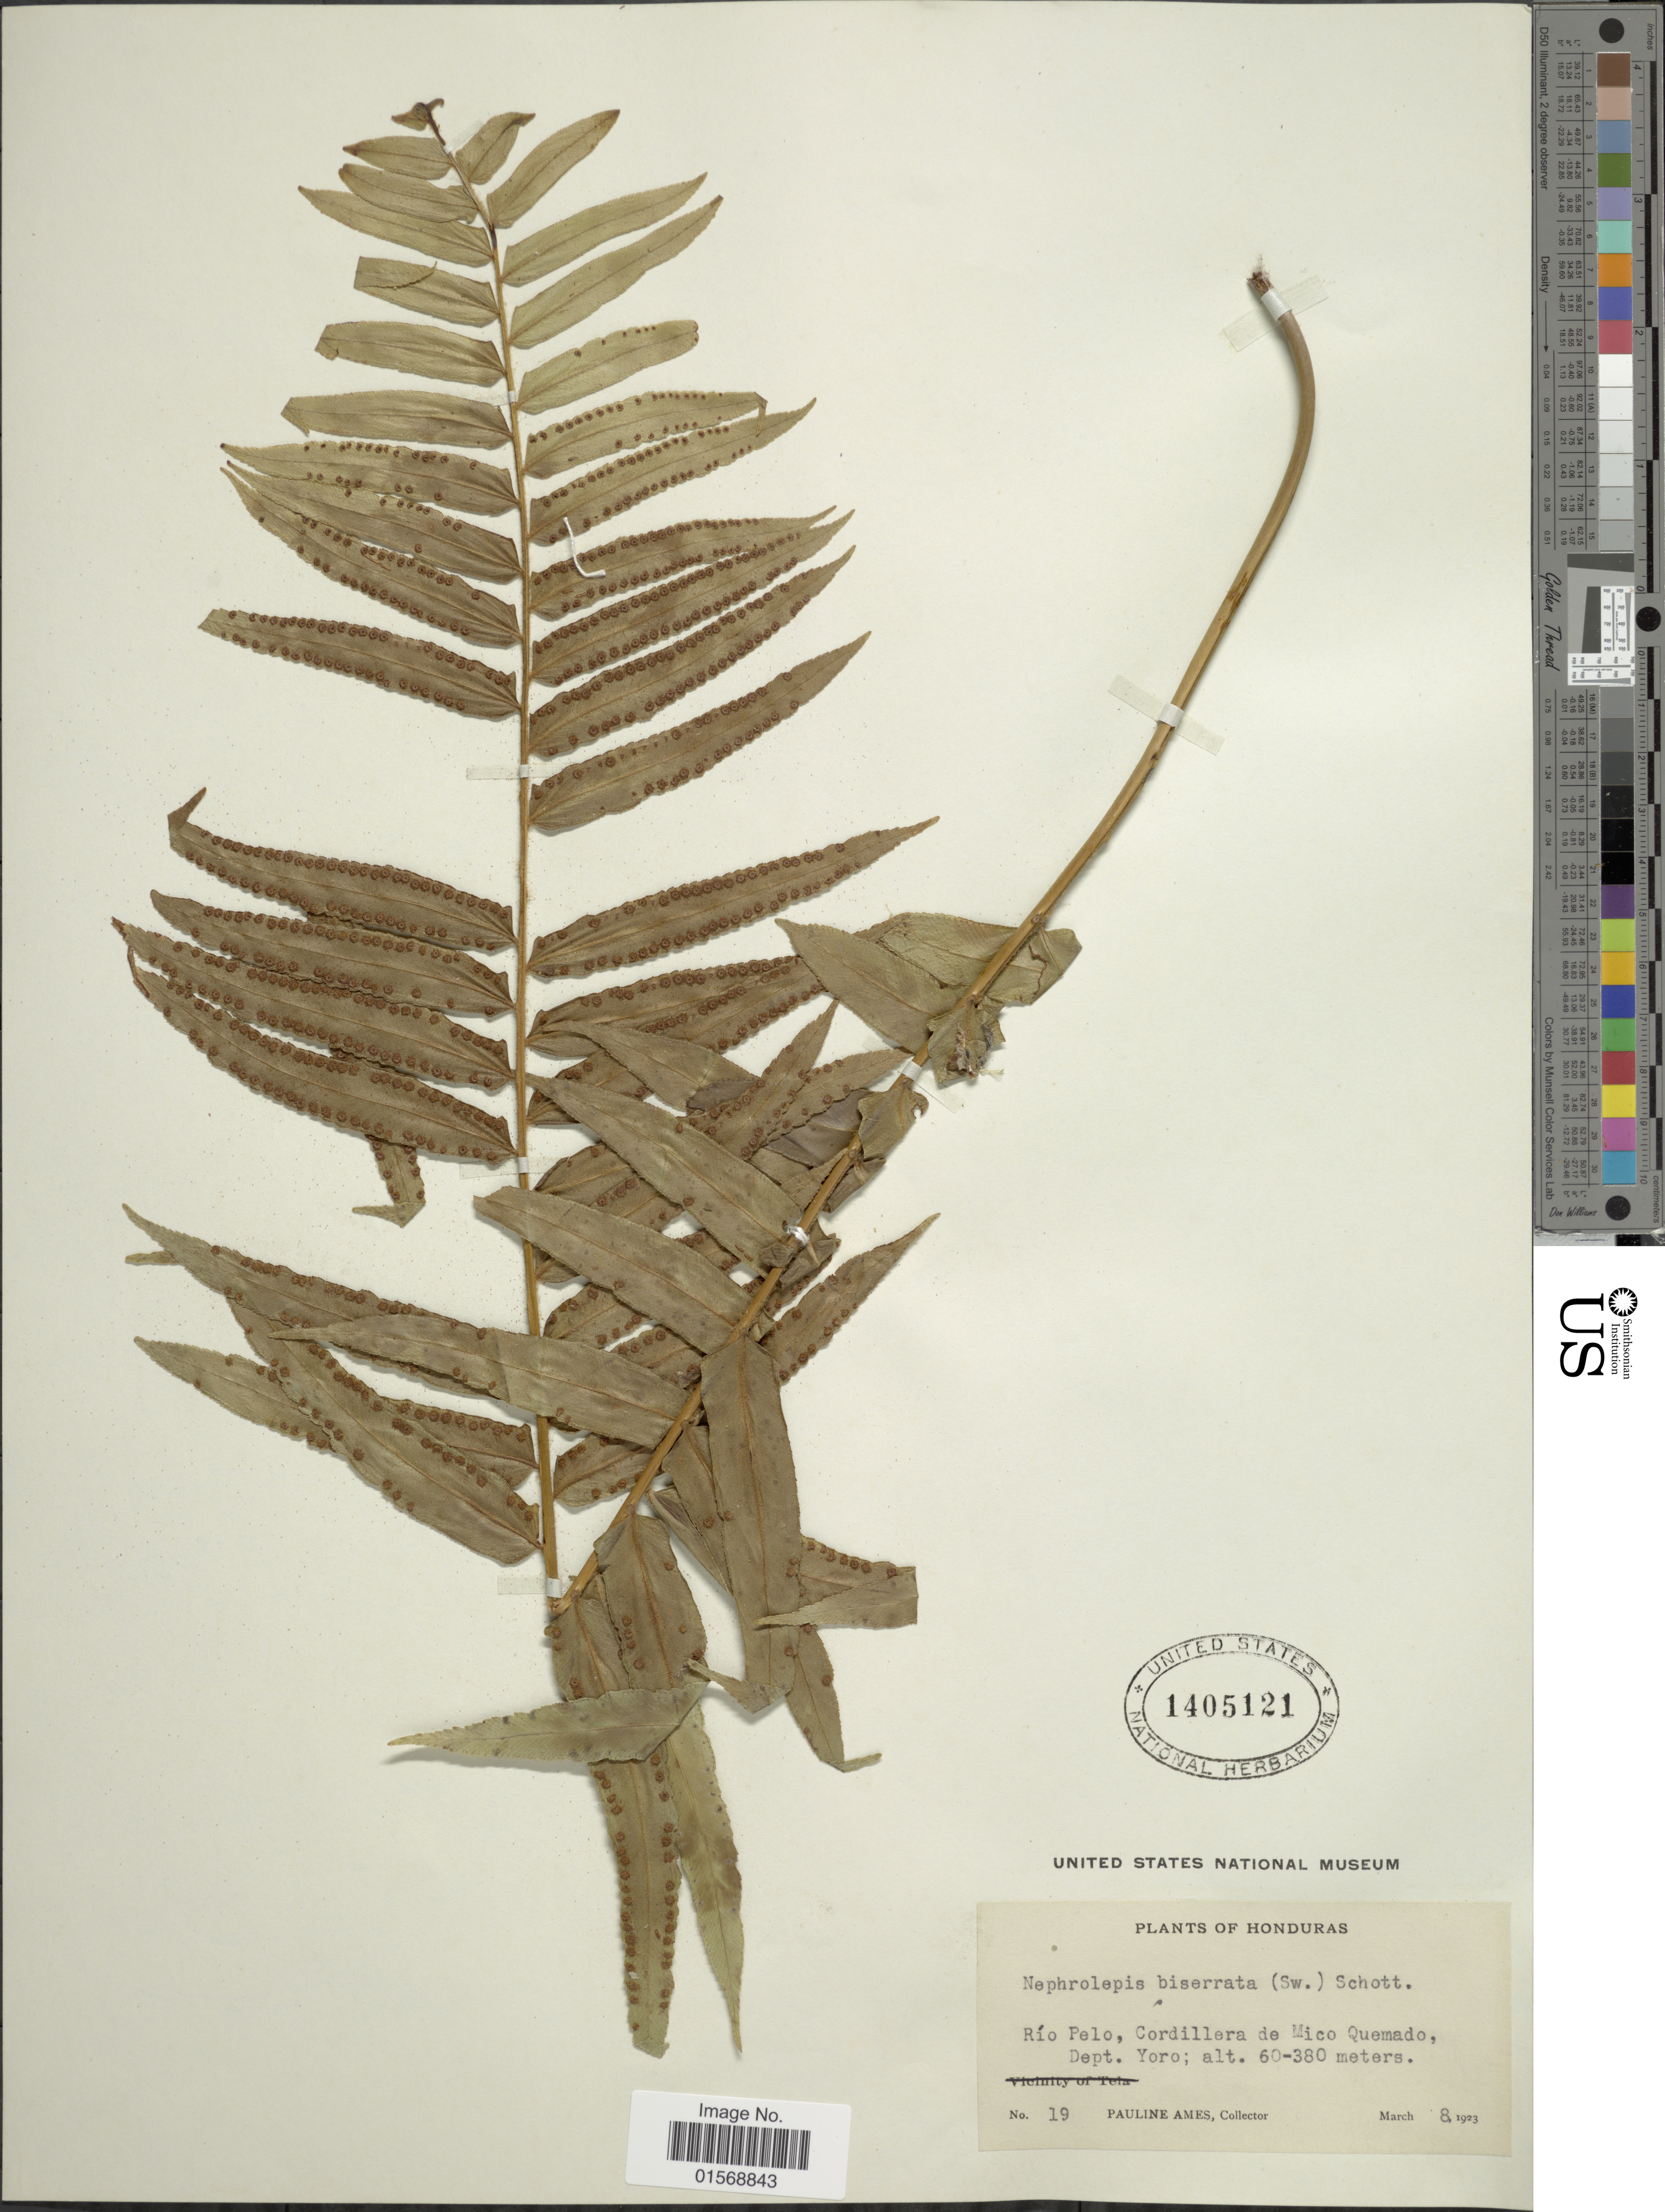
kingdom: Plantae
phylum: Tracheophyta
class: Polypodiopsida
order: Polypodiales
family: Nephrolepidaceae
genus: Nephrolepis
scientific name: Nephrolepis biserrata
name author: (Sw.) Schott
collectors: P. Ames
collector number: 19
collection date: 1923-03-08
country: Honduras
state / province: Yoro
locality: Rio Pelo, Cordillera de Mico Quemado. Dept. Yoro.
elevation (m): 60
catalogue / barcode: US 1405121